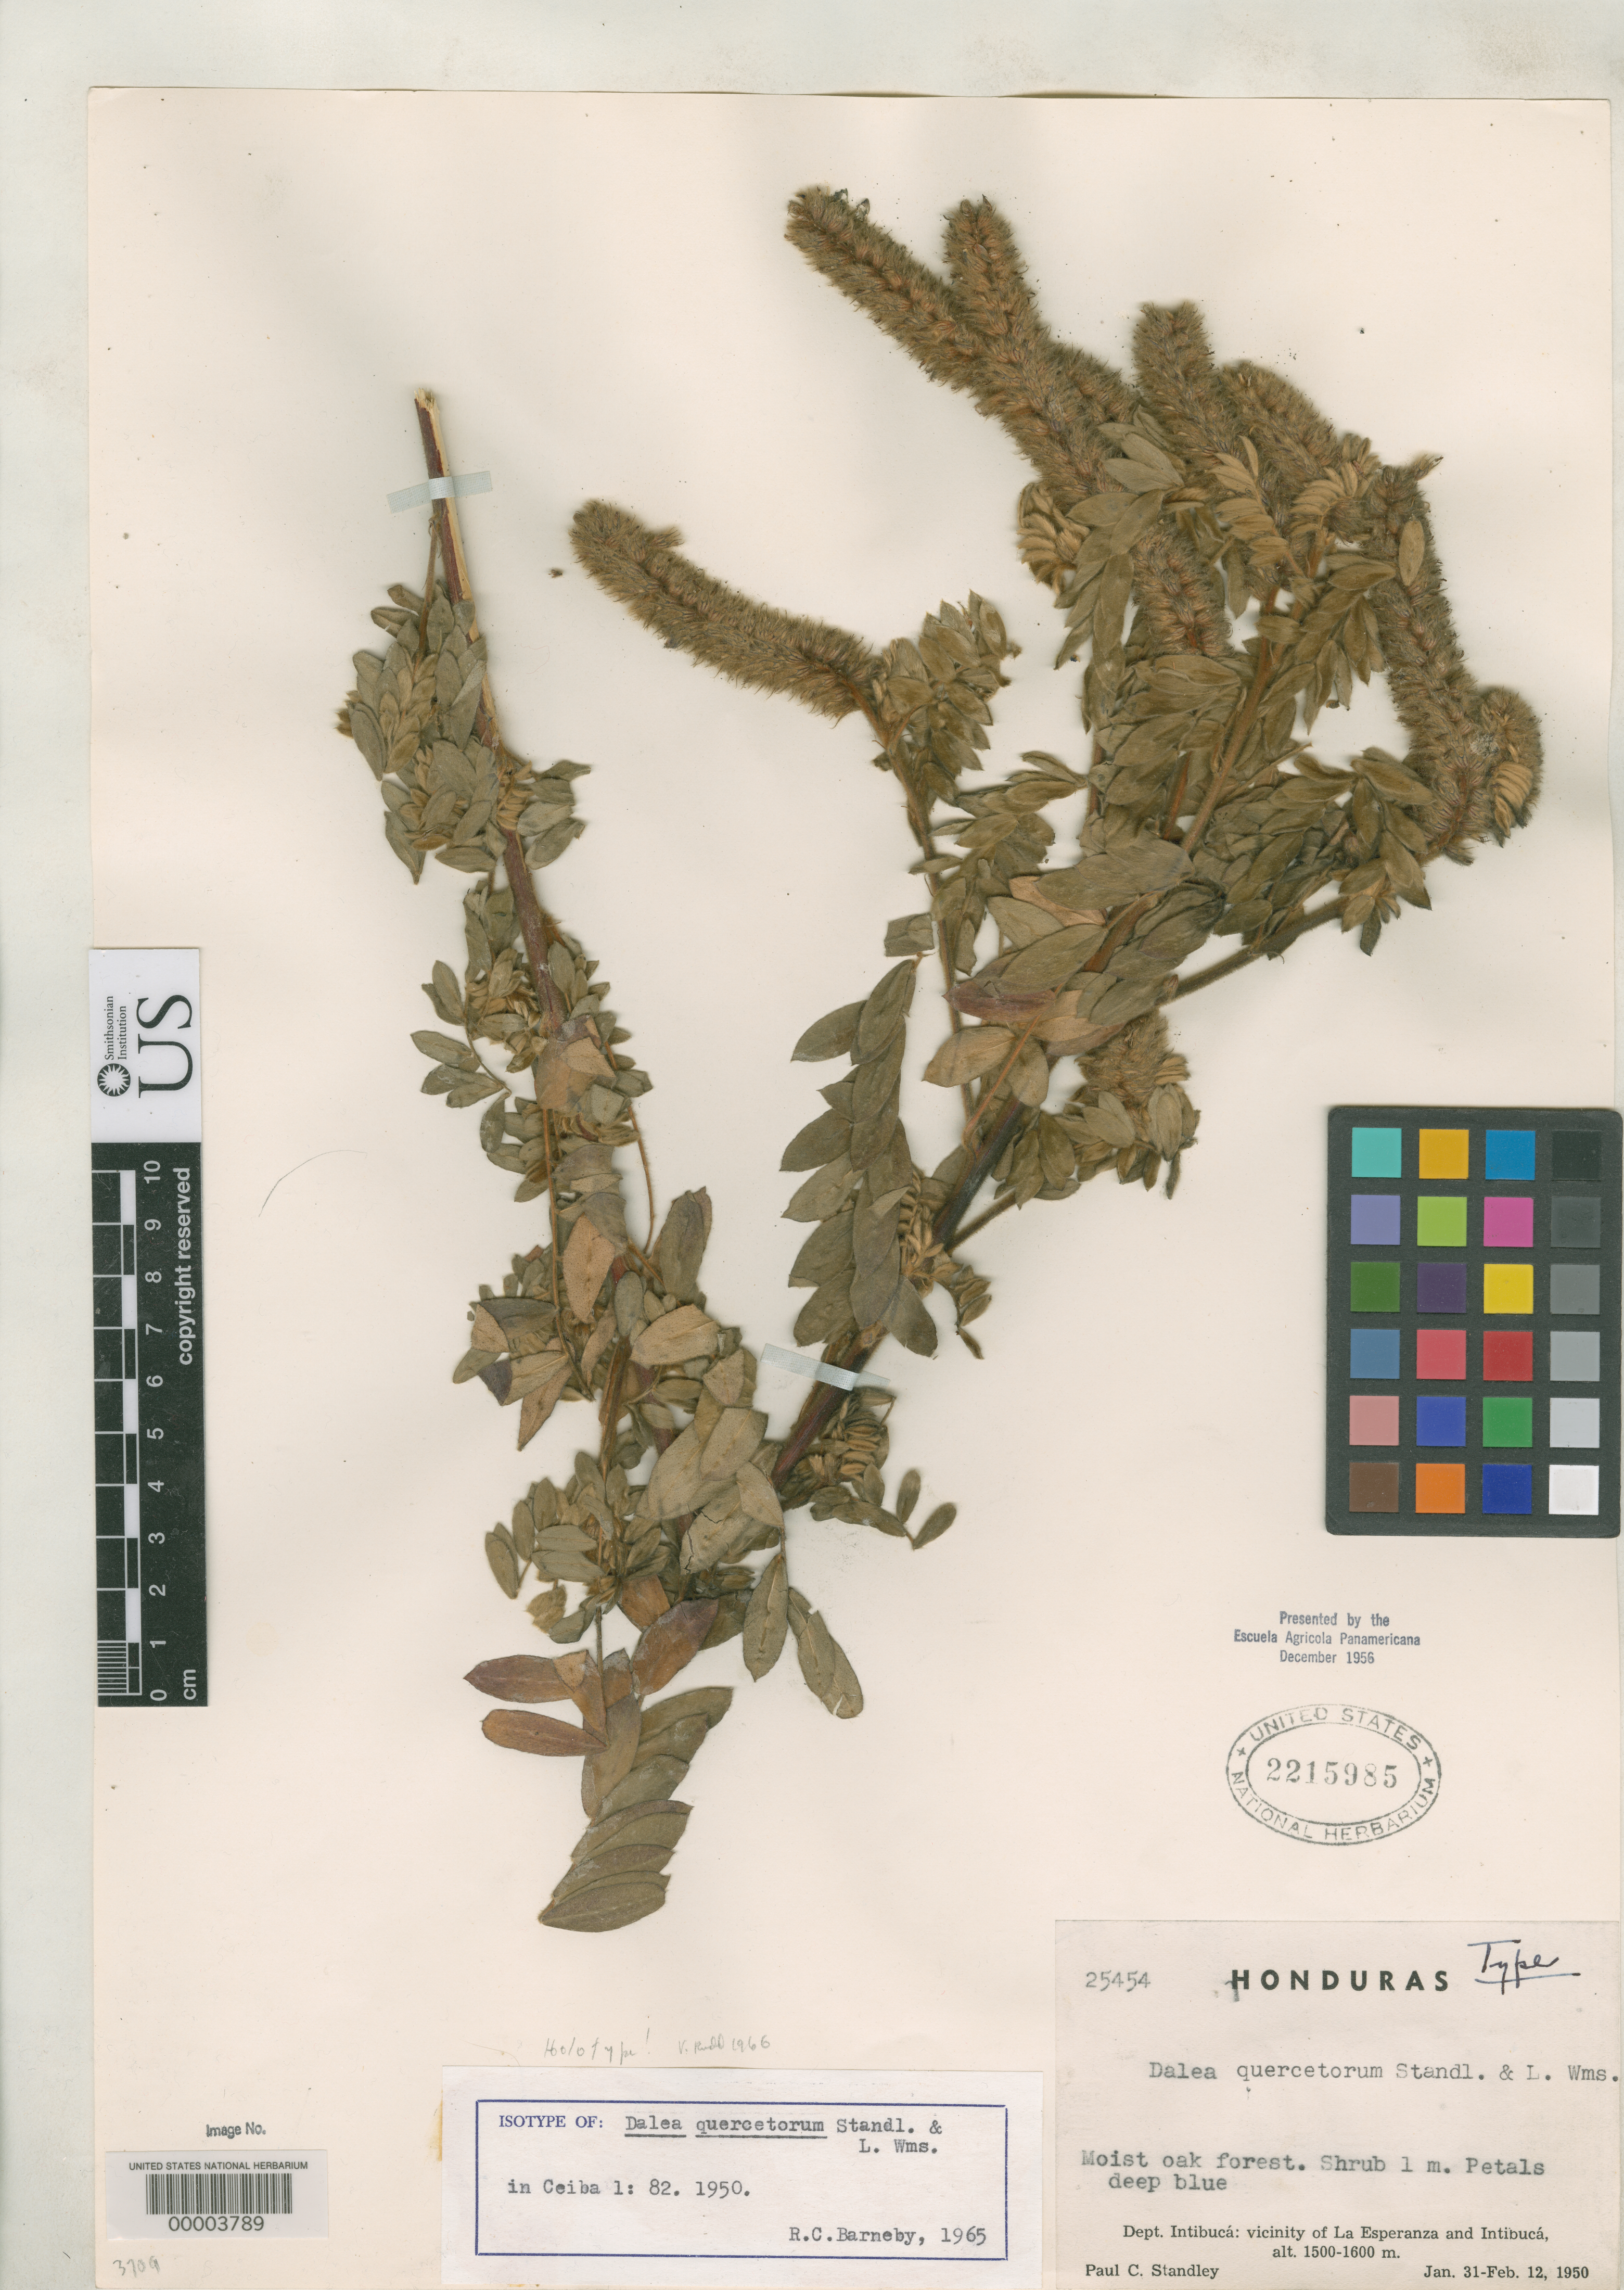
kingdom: Plantae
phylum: Tracheophyta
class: Magnoliopsida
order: Fabales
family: Fabaceae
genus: Dalea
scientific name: Dalea quercetorum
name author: Standl. & L.O. Williams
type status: Holotype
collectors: P. C. Standley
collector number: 25454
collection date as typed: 31 Jan 1950 to 12 Feb 1950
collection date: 1950-01-31/1950-02-12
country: Honduras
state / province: Intibucá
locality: Near La Esperanza.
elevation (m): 1600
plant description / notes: "Presented by the Escuela Agricola Panamericana December 1956." Holotype, transferred from EAP to US (see Dorr et al. 2009, Taxon 58: 993-1001).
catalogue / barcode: US 2215985